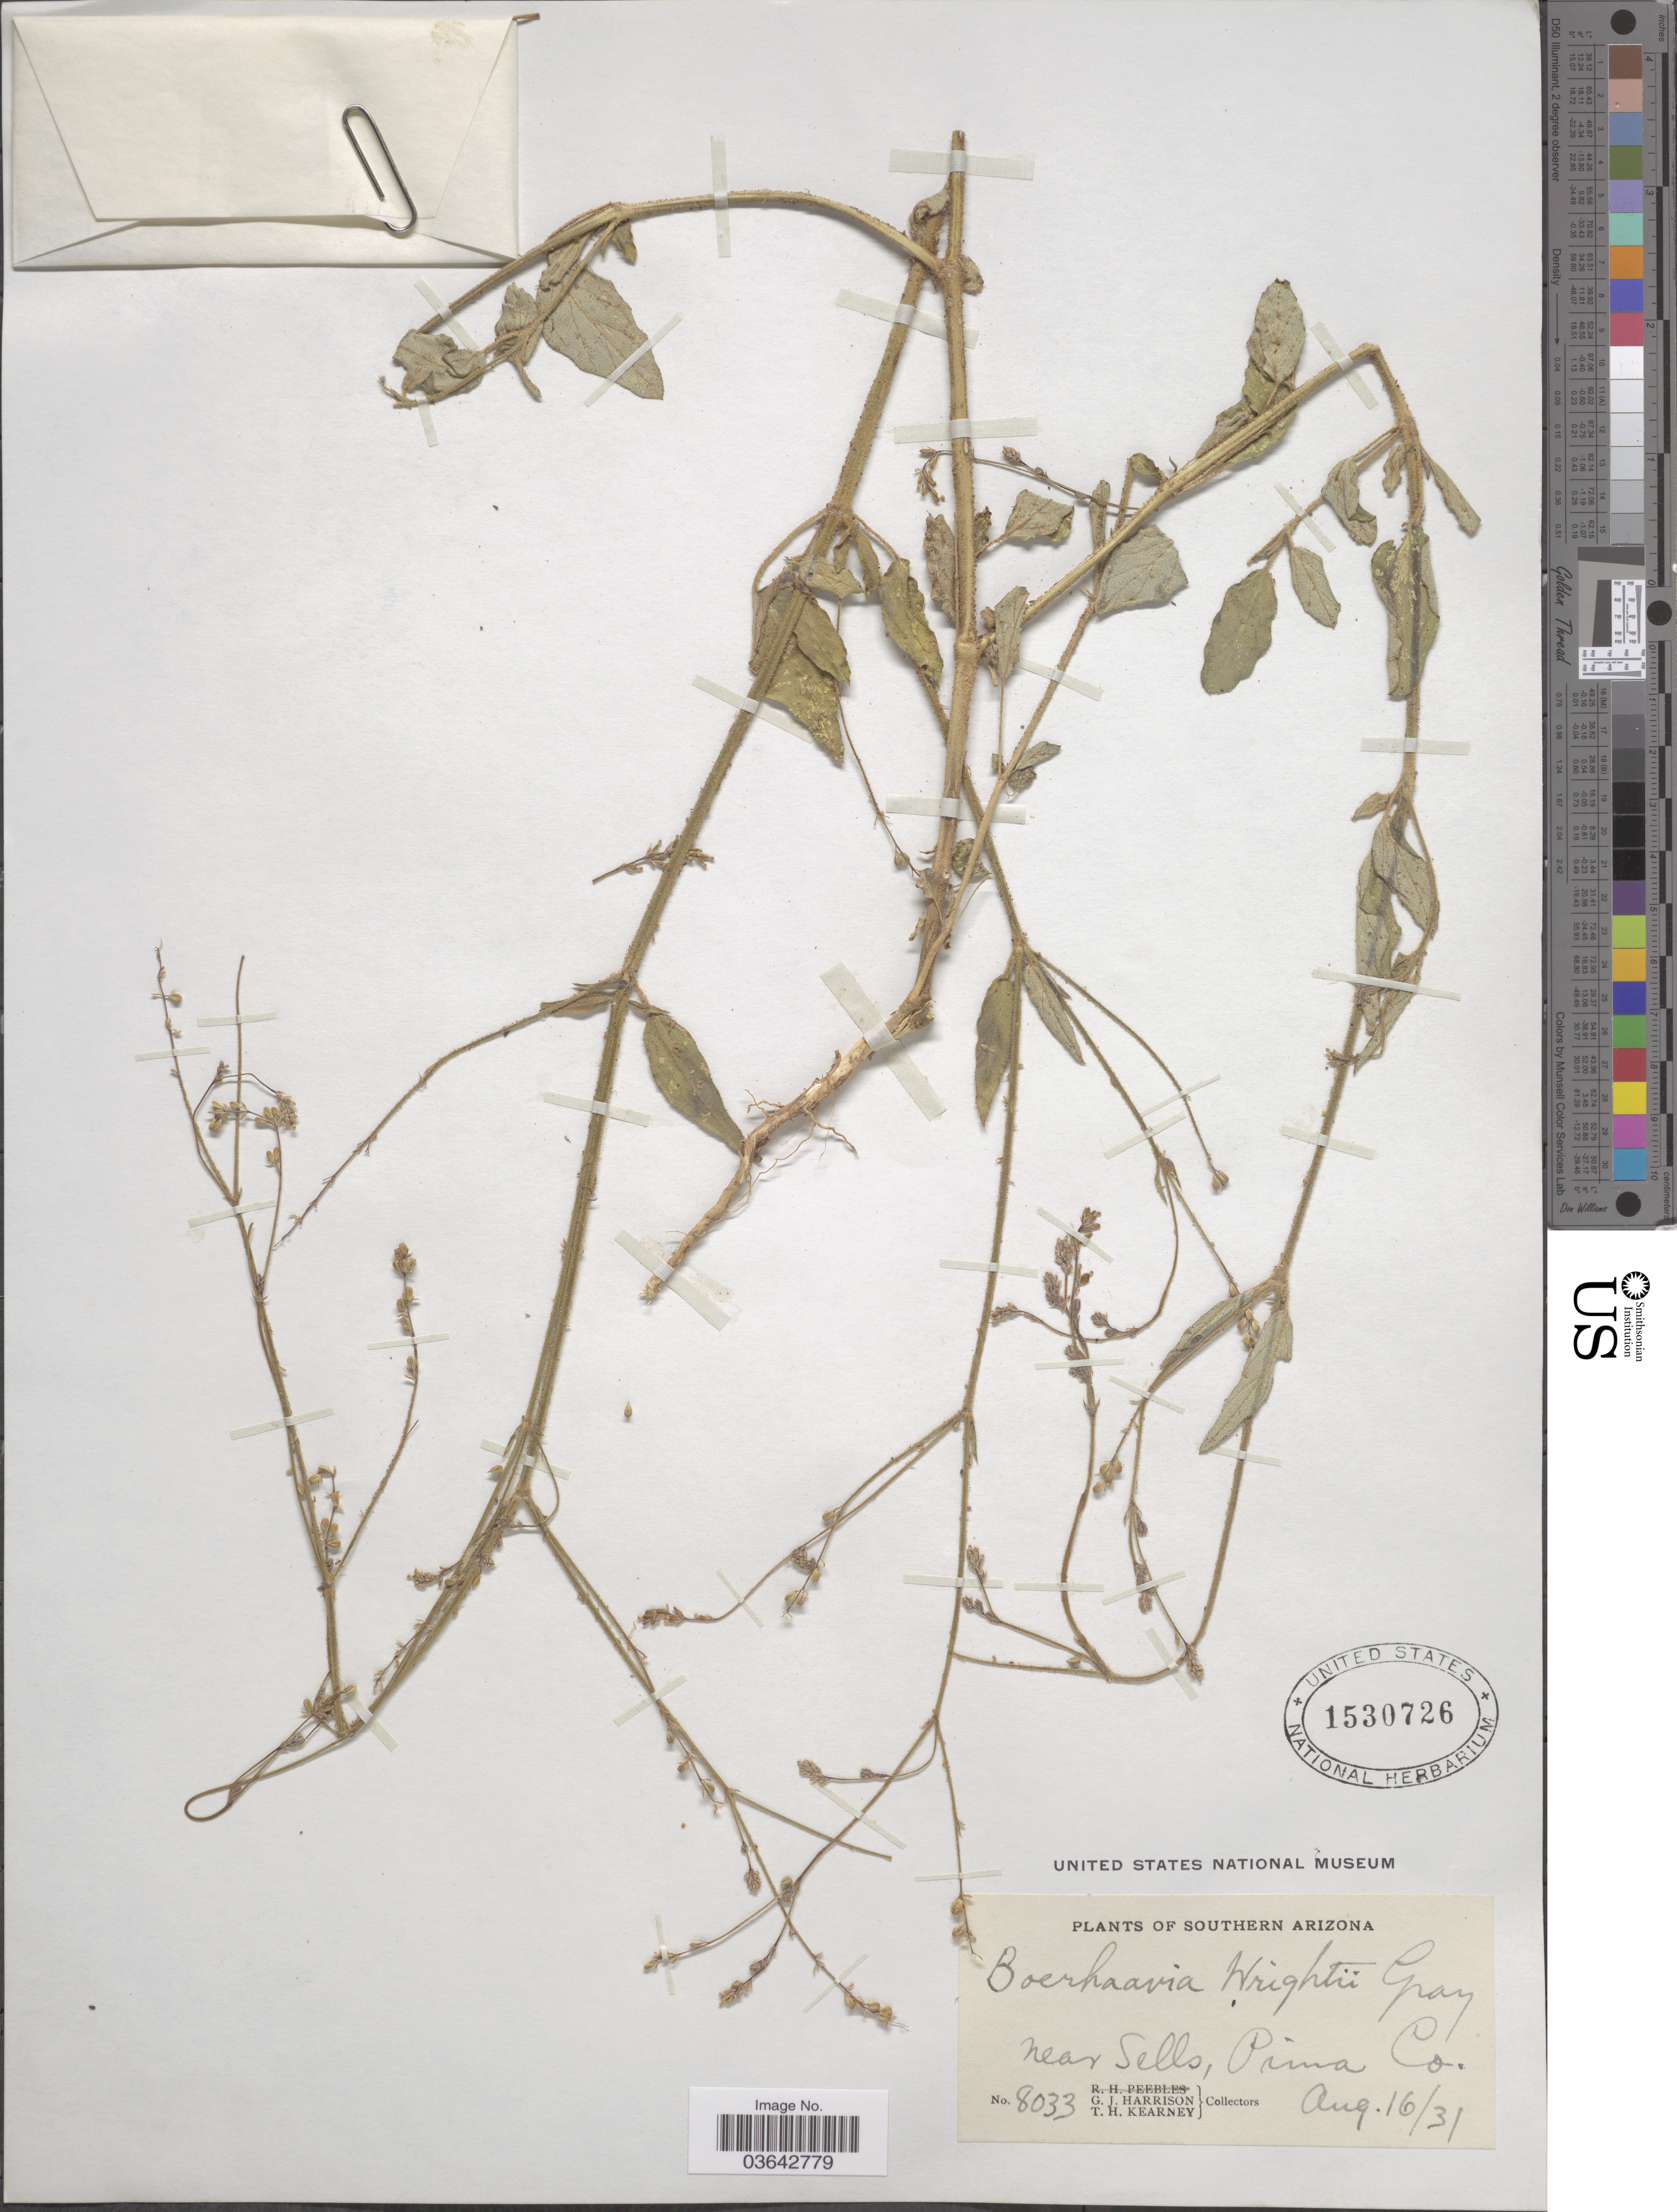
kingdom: Plantae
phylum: Tracheophyta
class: Magnoliopsida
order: Caryophyllales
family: Nyctaginaceae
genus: Boerhavia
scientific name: Boerhavia wrightii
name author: A. Gray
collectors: G. J. Harrison & T. H. Kearney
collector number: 8033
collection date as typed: Transcribed d/m/y: 16/8/31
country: United States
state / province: Arizona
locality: Southern Arizona. Near Sells, Pima Co.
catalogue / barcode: US 1530726